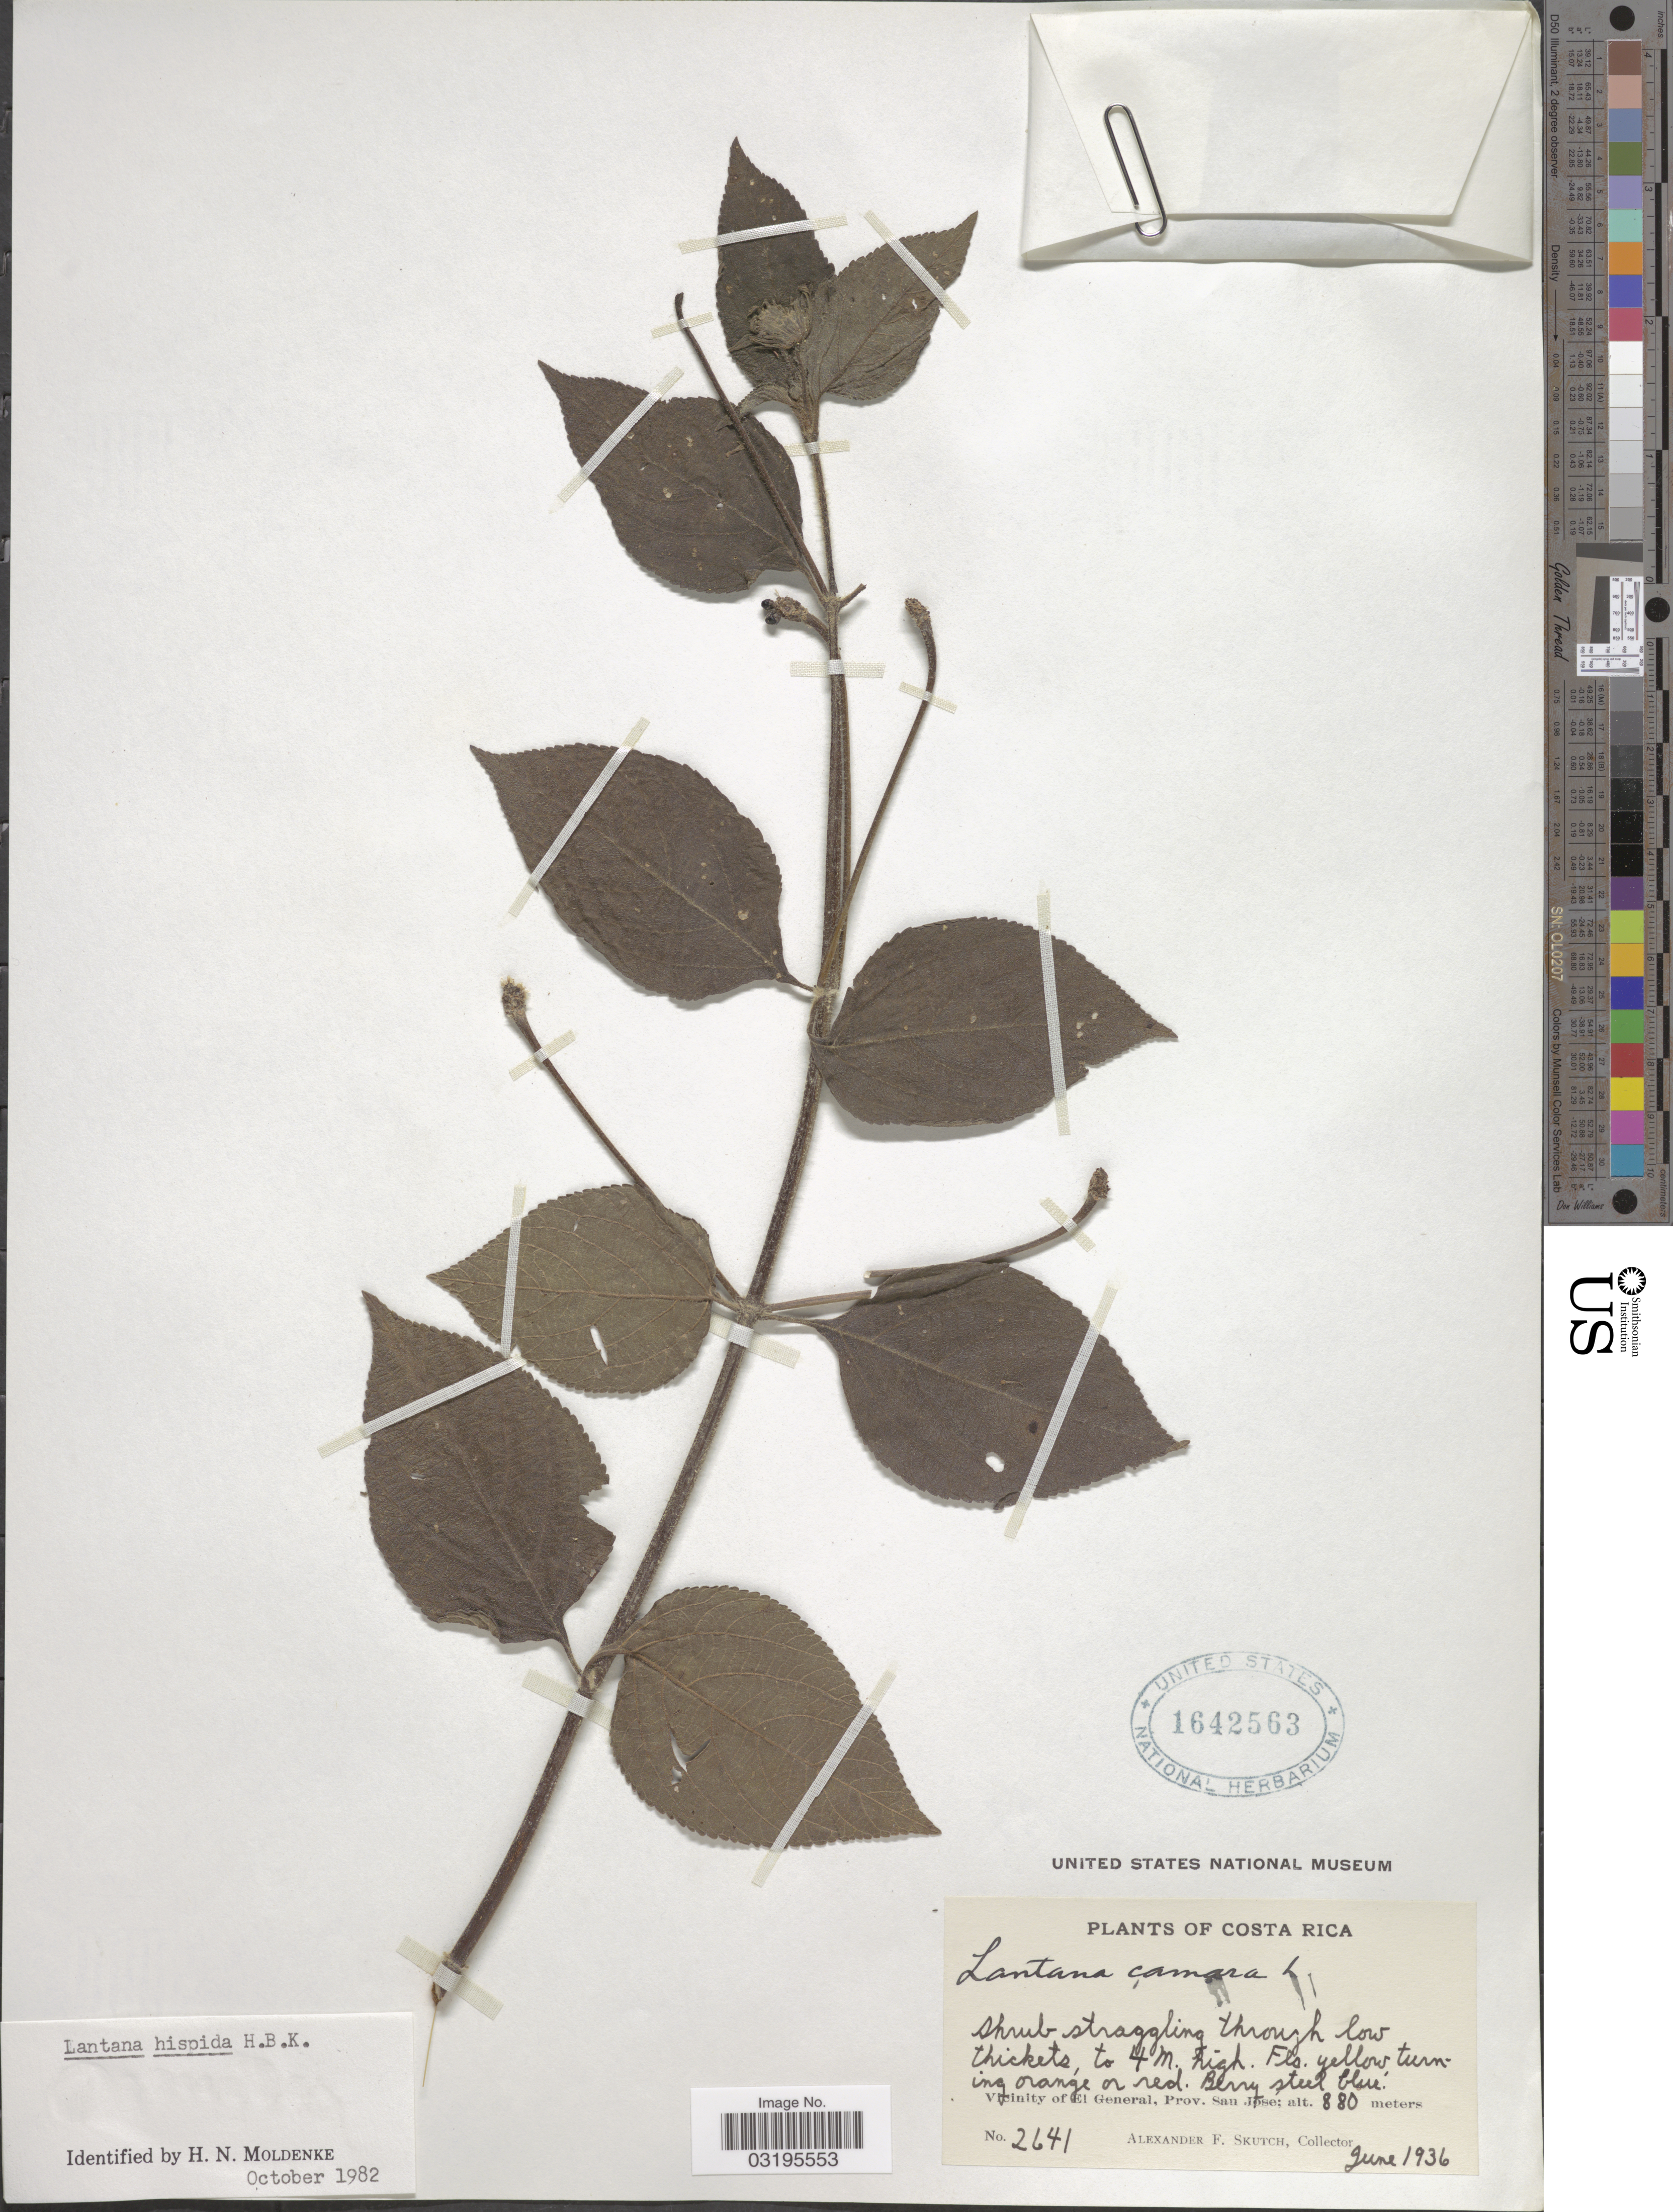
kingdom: Plantae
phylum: Tracheophyta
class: Magnoliopsida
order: Lamiales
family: Verbenaceae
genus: Lantana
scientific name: Lantana hispida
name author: Kunth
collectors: A. F. Skutch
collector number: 2641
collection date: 1936-06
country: Costa Rica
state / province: San José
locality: Vicinity of El General.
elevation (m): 880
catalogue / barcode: US 1642563